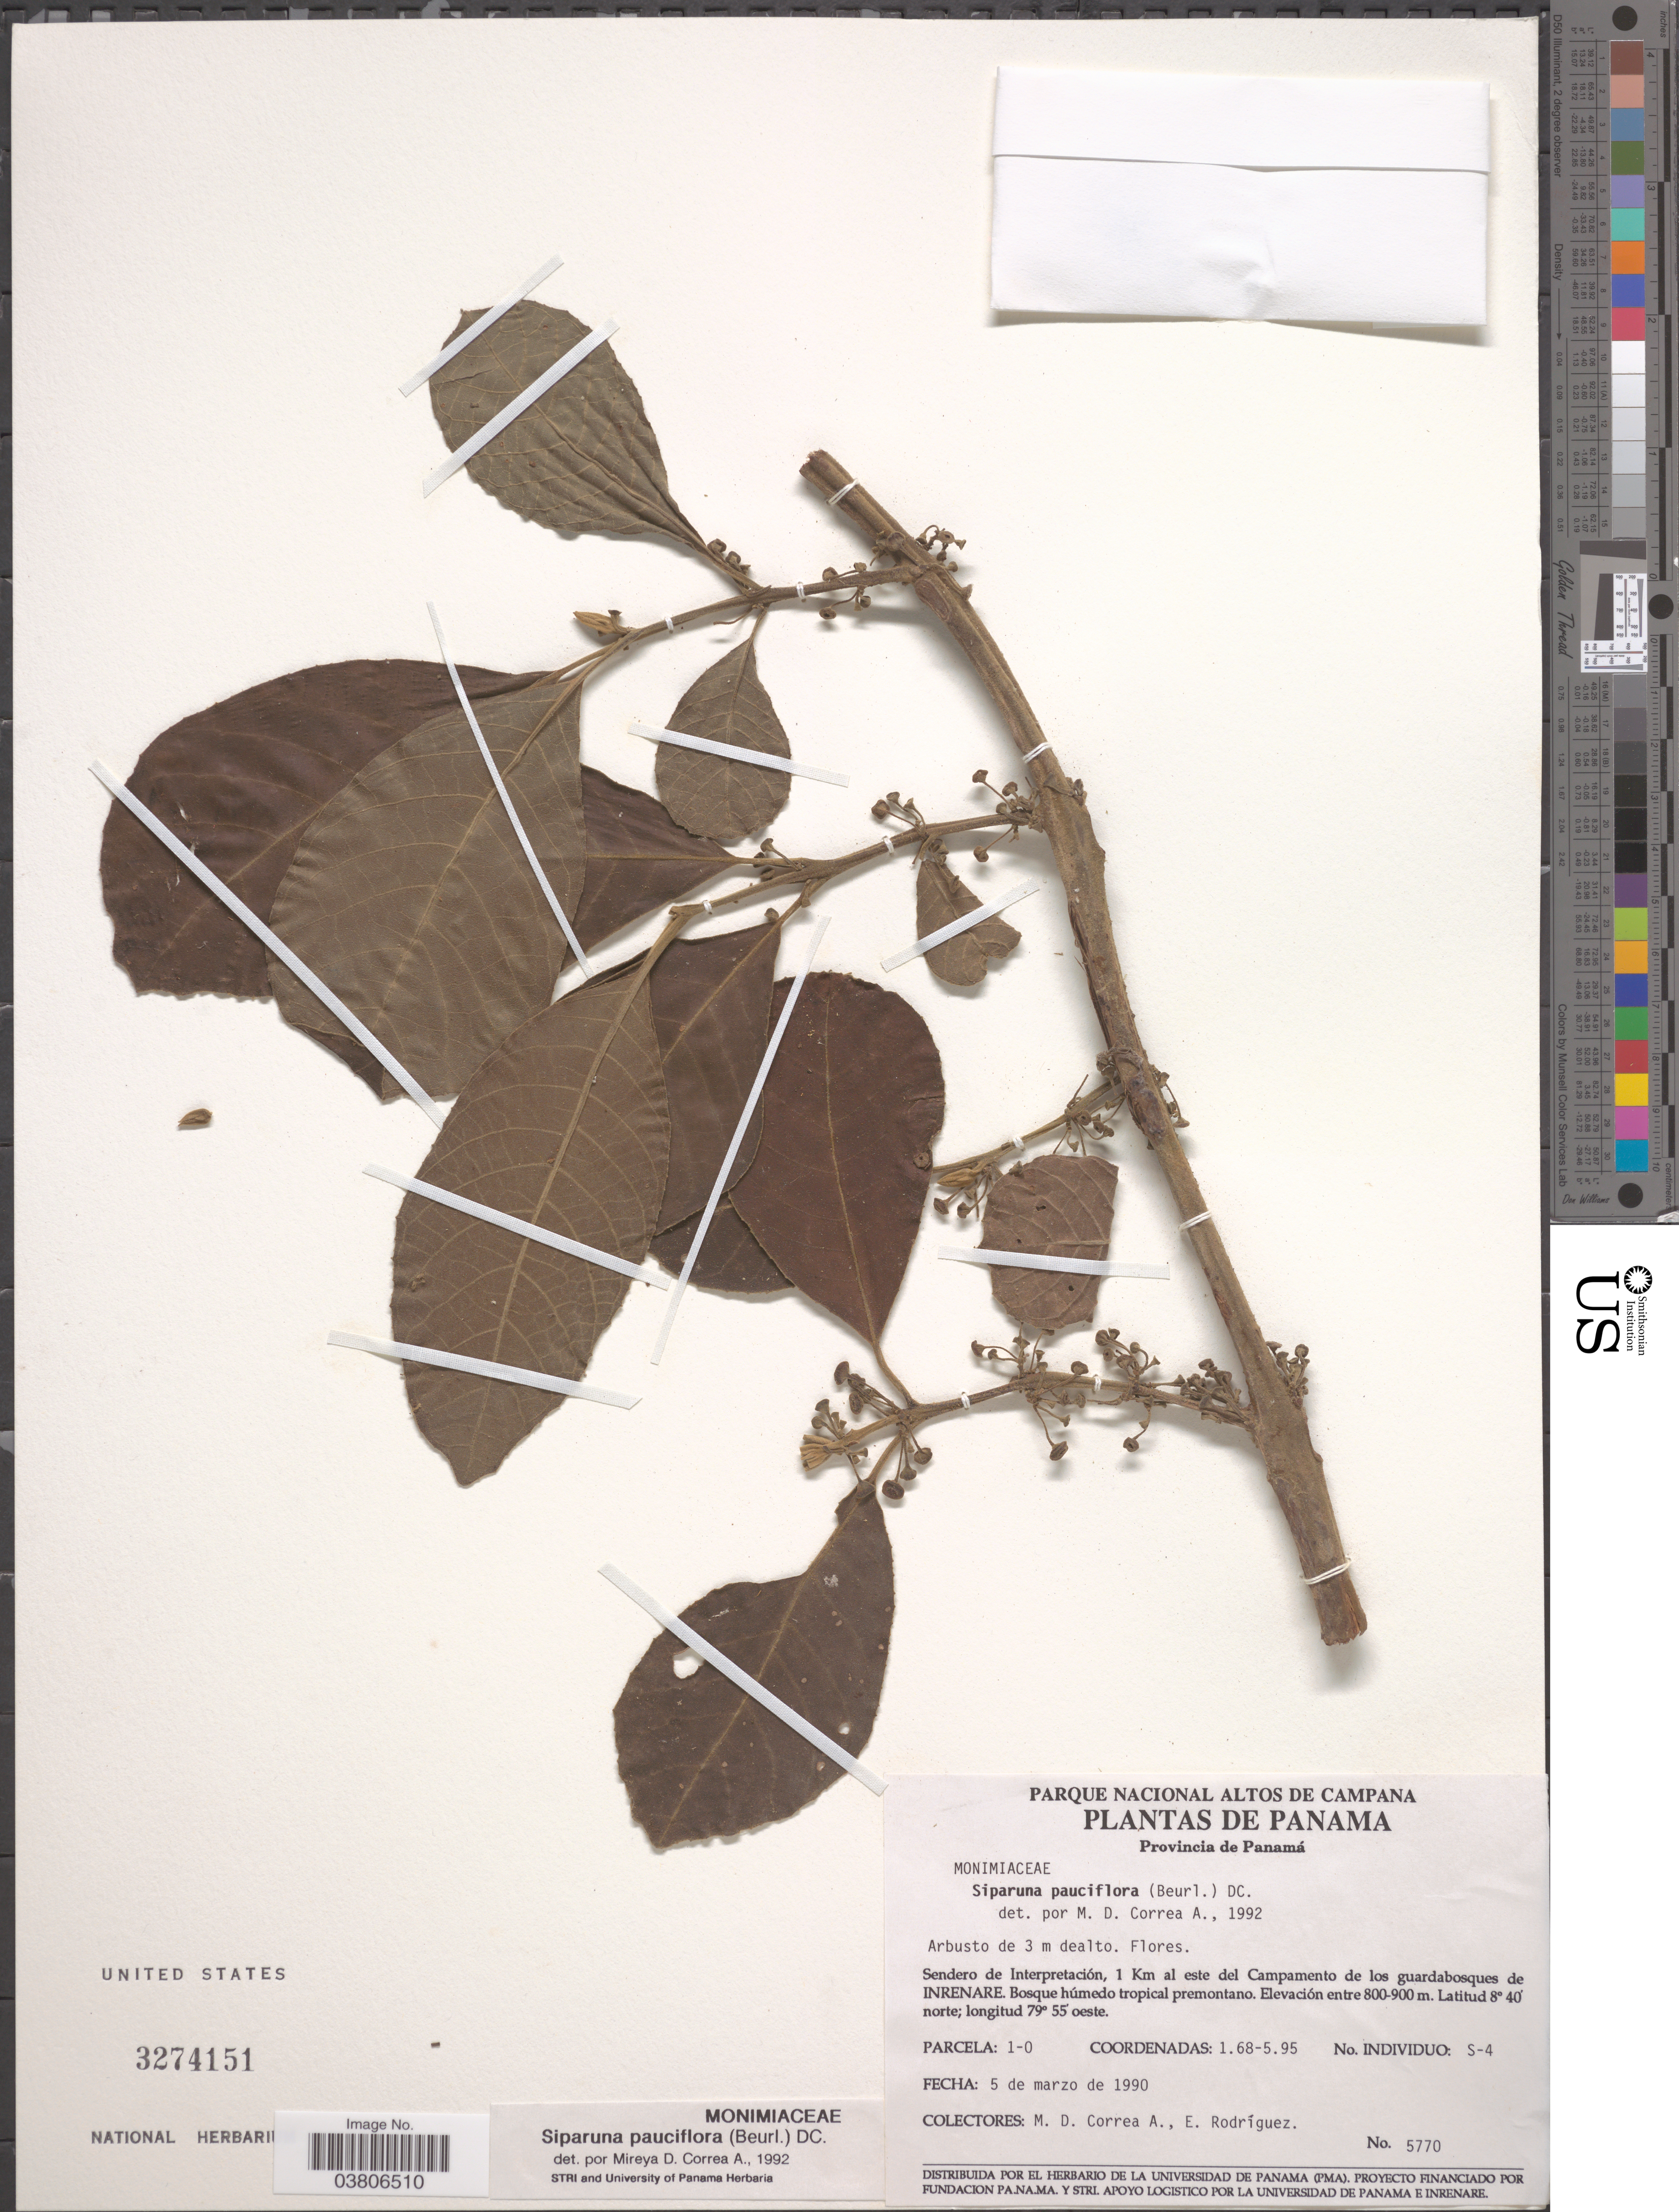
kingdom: Plantae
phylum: Tracheophyta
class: Magnoliopsida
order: Laurales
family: Siparunaceae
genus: Siparuna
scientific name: Siparuna pauciflora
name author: (Beurling) A. DC.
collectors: M. D. Corrêa-A. & E. Rodriguez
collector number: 5770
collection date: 1990-03-05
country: Panama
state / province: Panamá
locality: Sendero de Interpretación, 1 Km al este del Campamento de los guardabosques de Inrenare.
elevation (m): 800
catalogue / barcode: US 3274151